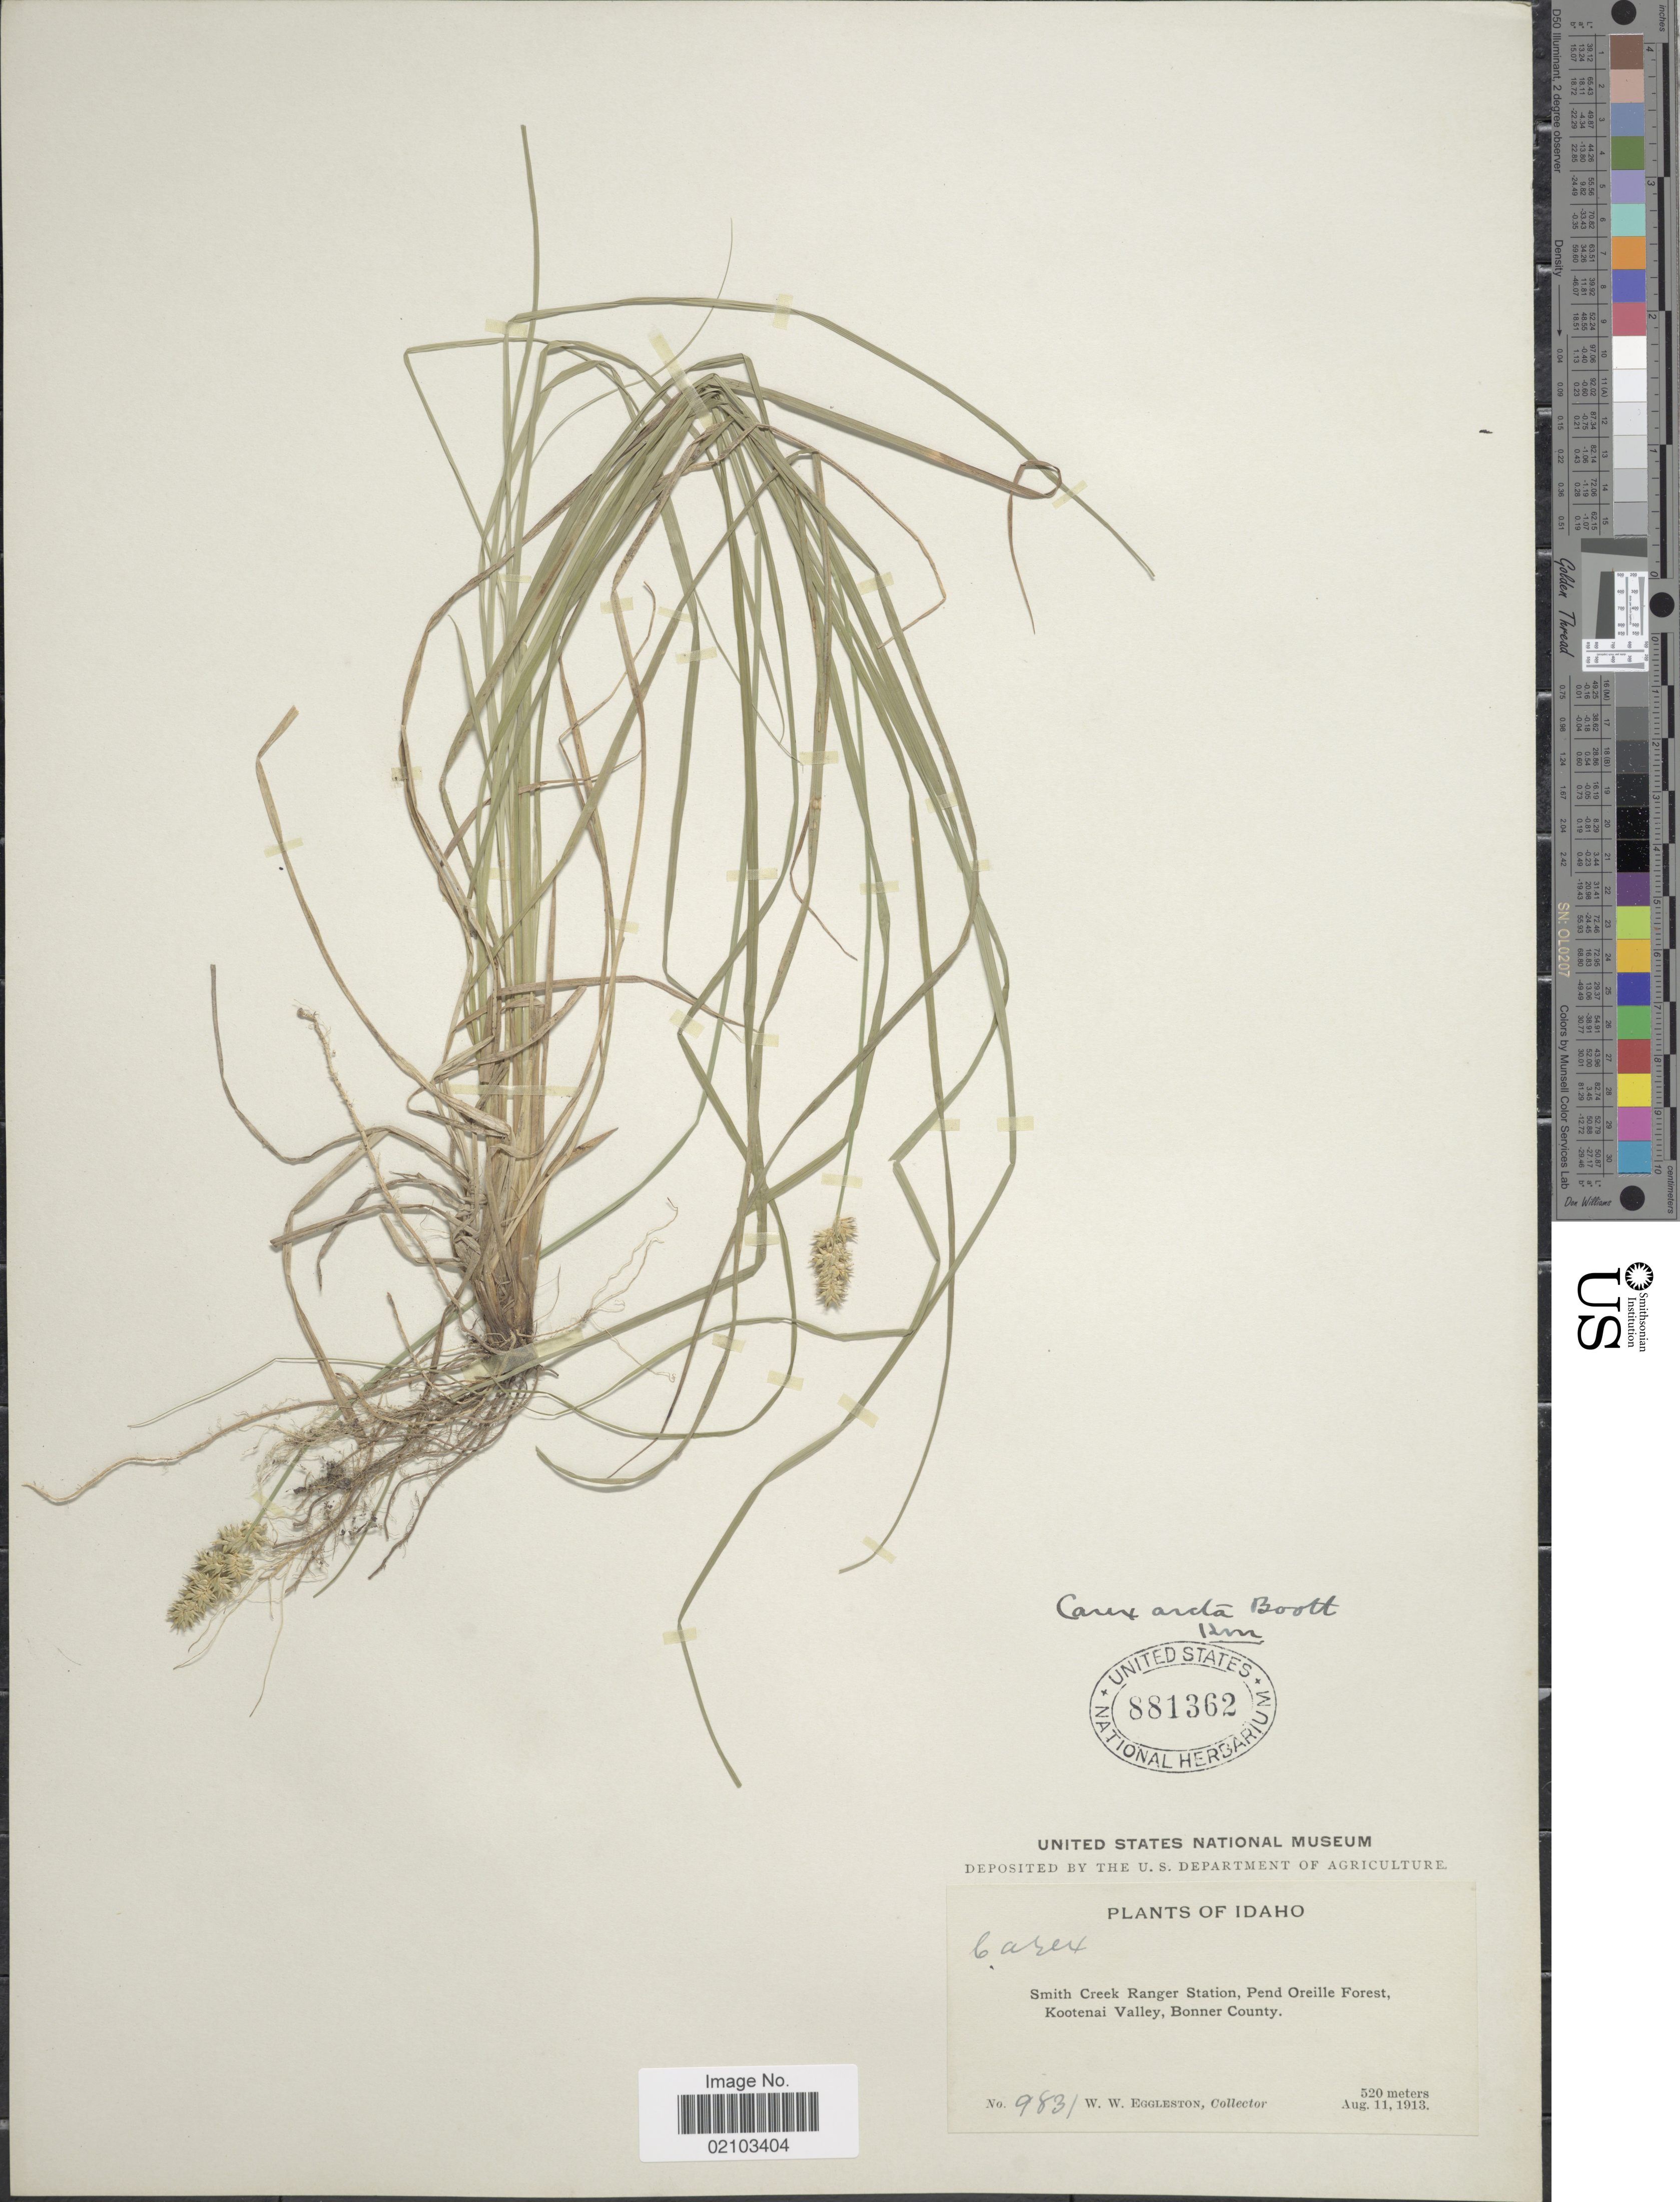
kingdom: Plantae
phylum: Tracheophyta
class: Liliopsida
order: Poales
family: Cyperaceae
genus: Carex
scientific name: Carex arcta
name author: Boott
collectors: W. W. Eggleston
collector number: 9831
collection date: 1913-08-11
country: United States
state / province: Idaho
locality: Smith Creek Ranger Station, Pend Oreille Forest, Kootenai Valley, Bonner County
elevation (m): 520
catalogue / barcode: US 881362